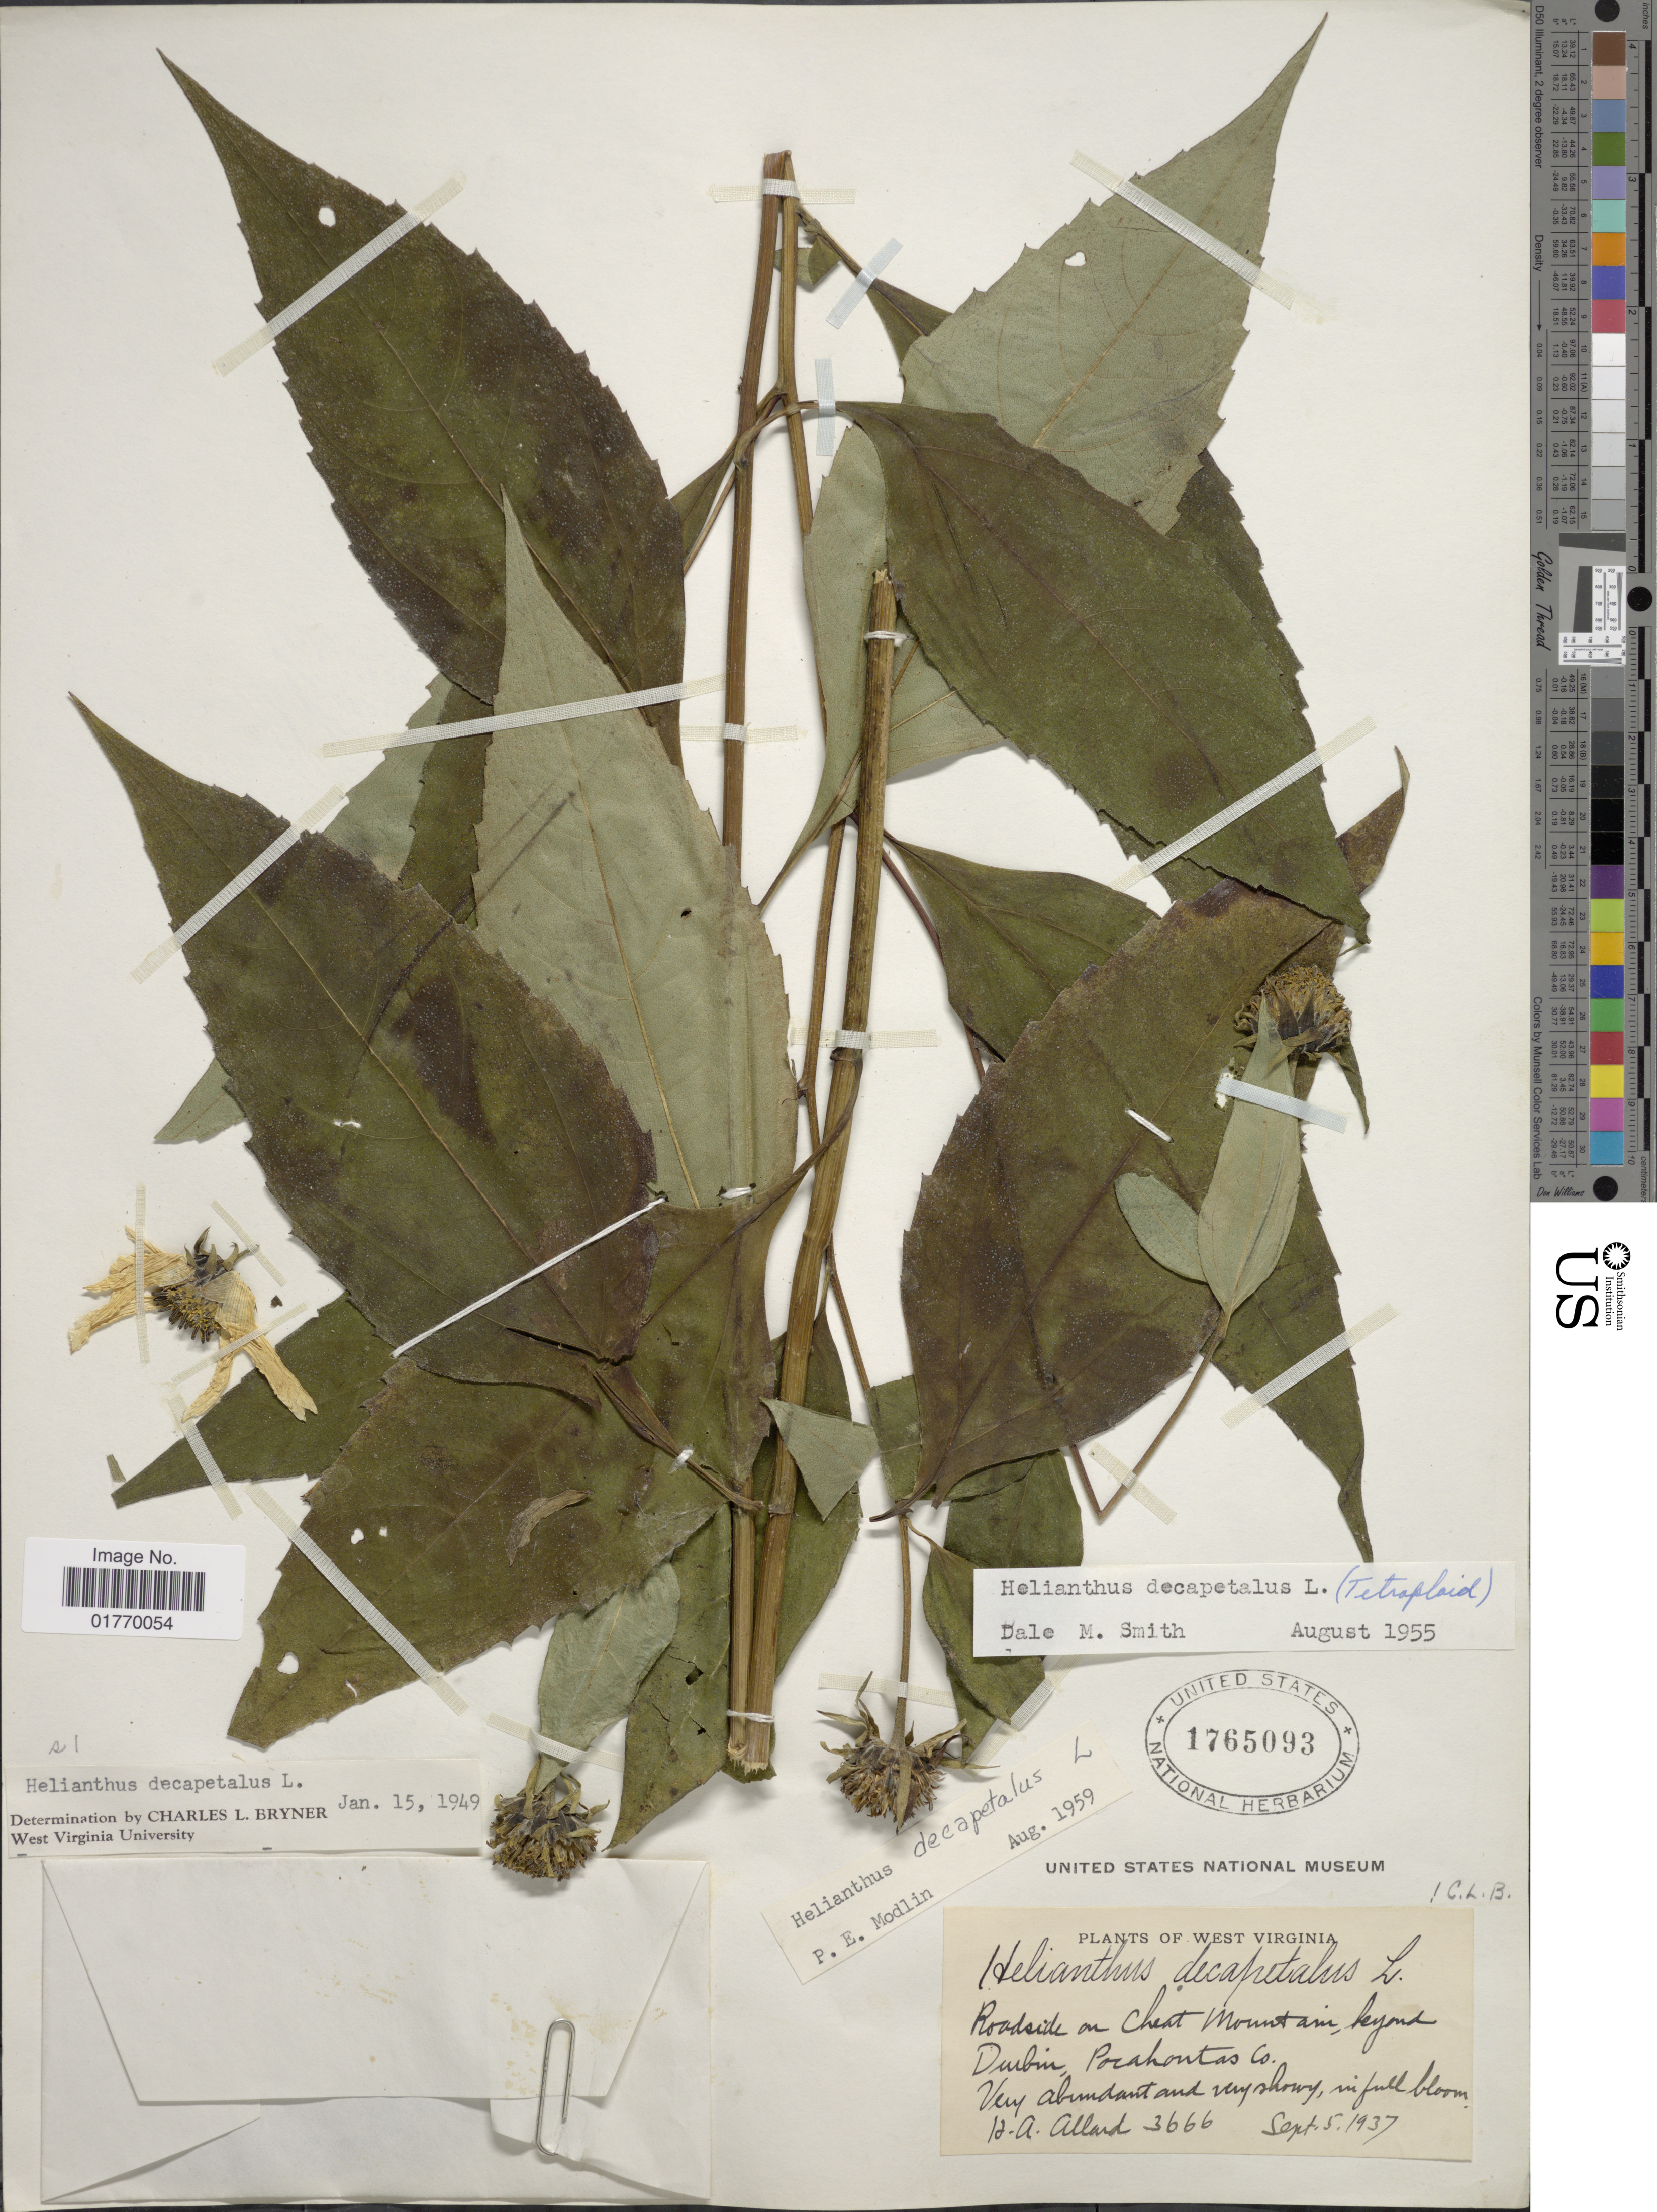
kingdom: Plantae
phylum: Tracheophyta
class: Magnoliopsida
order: Asterales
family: Asteraceae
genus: Helianthus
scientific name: Helianthus decapetalus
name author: L.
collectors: H. A. Allard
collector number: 3666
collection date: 1937-09-05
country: United States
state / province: West Virginia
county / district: Pocahontas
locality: Durbin, Pocahontas Co.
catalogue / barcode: US 1765093